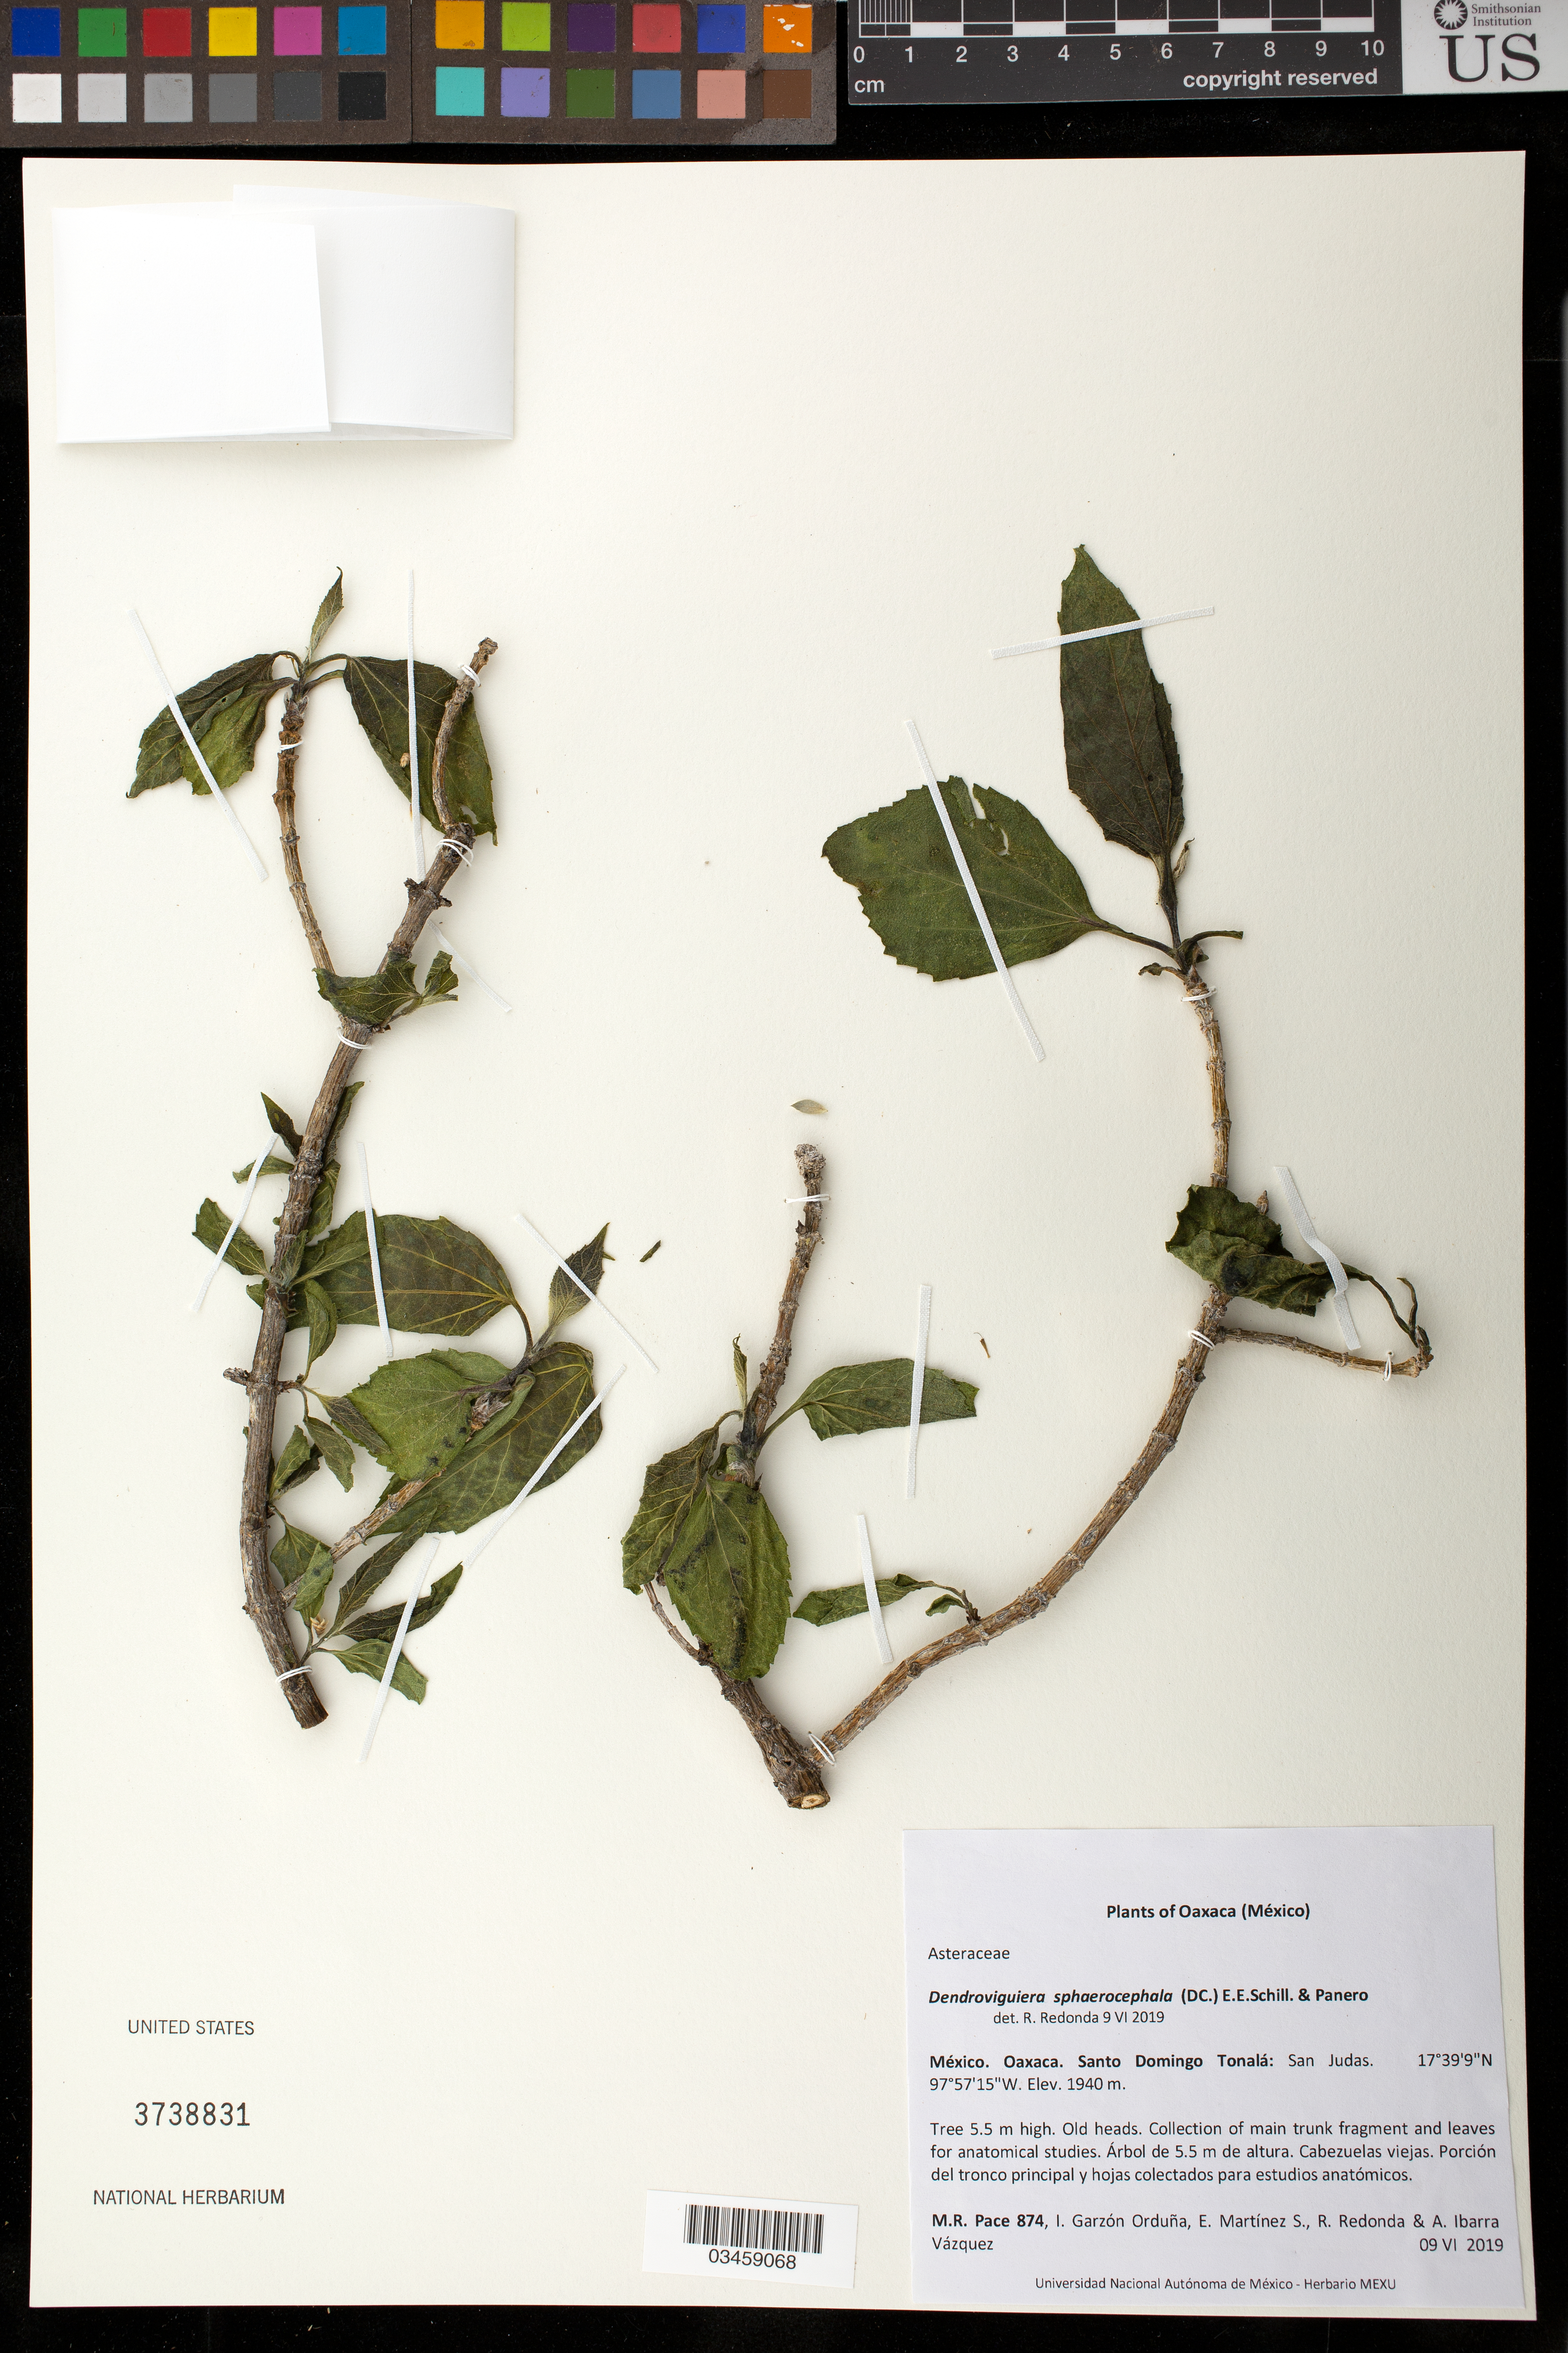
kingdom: Plantae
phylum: Tracheophyta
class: Magnoliopsida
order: Asterales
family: Asteraceae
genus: Dendroviguiera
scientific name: Dendroviguiera sphaerocephala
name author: (DC.) E.E. Schill. & Panero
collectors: M. R. Pace, I. Garzón Orduna, E. Martínez S., R. Redonda-Martínez & A. Ibarra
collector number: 874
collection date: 2019-06-09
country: Mexico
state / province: Oaxaca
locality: Santo Domingo Tonala, San Judas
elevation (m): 1940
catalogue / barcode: US 3738831